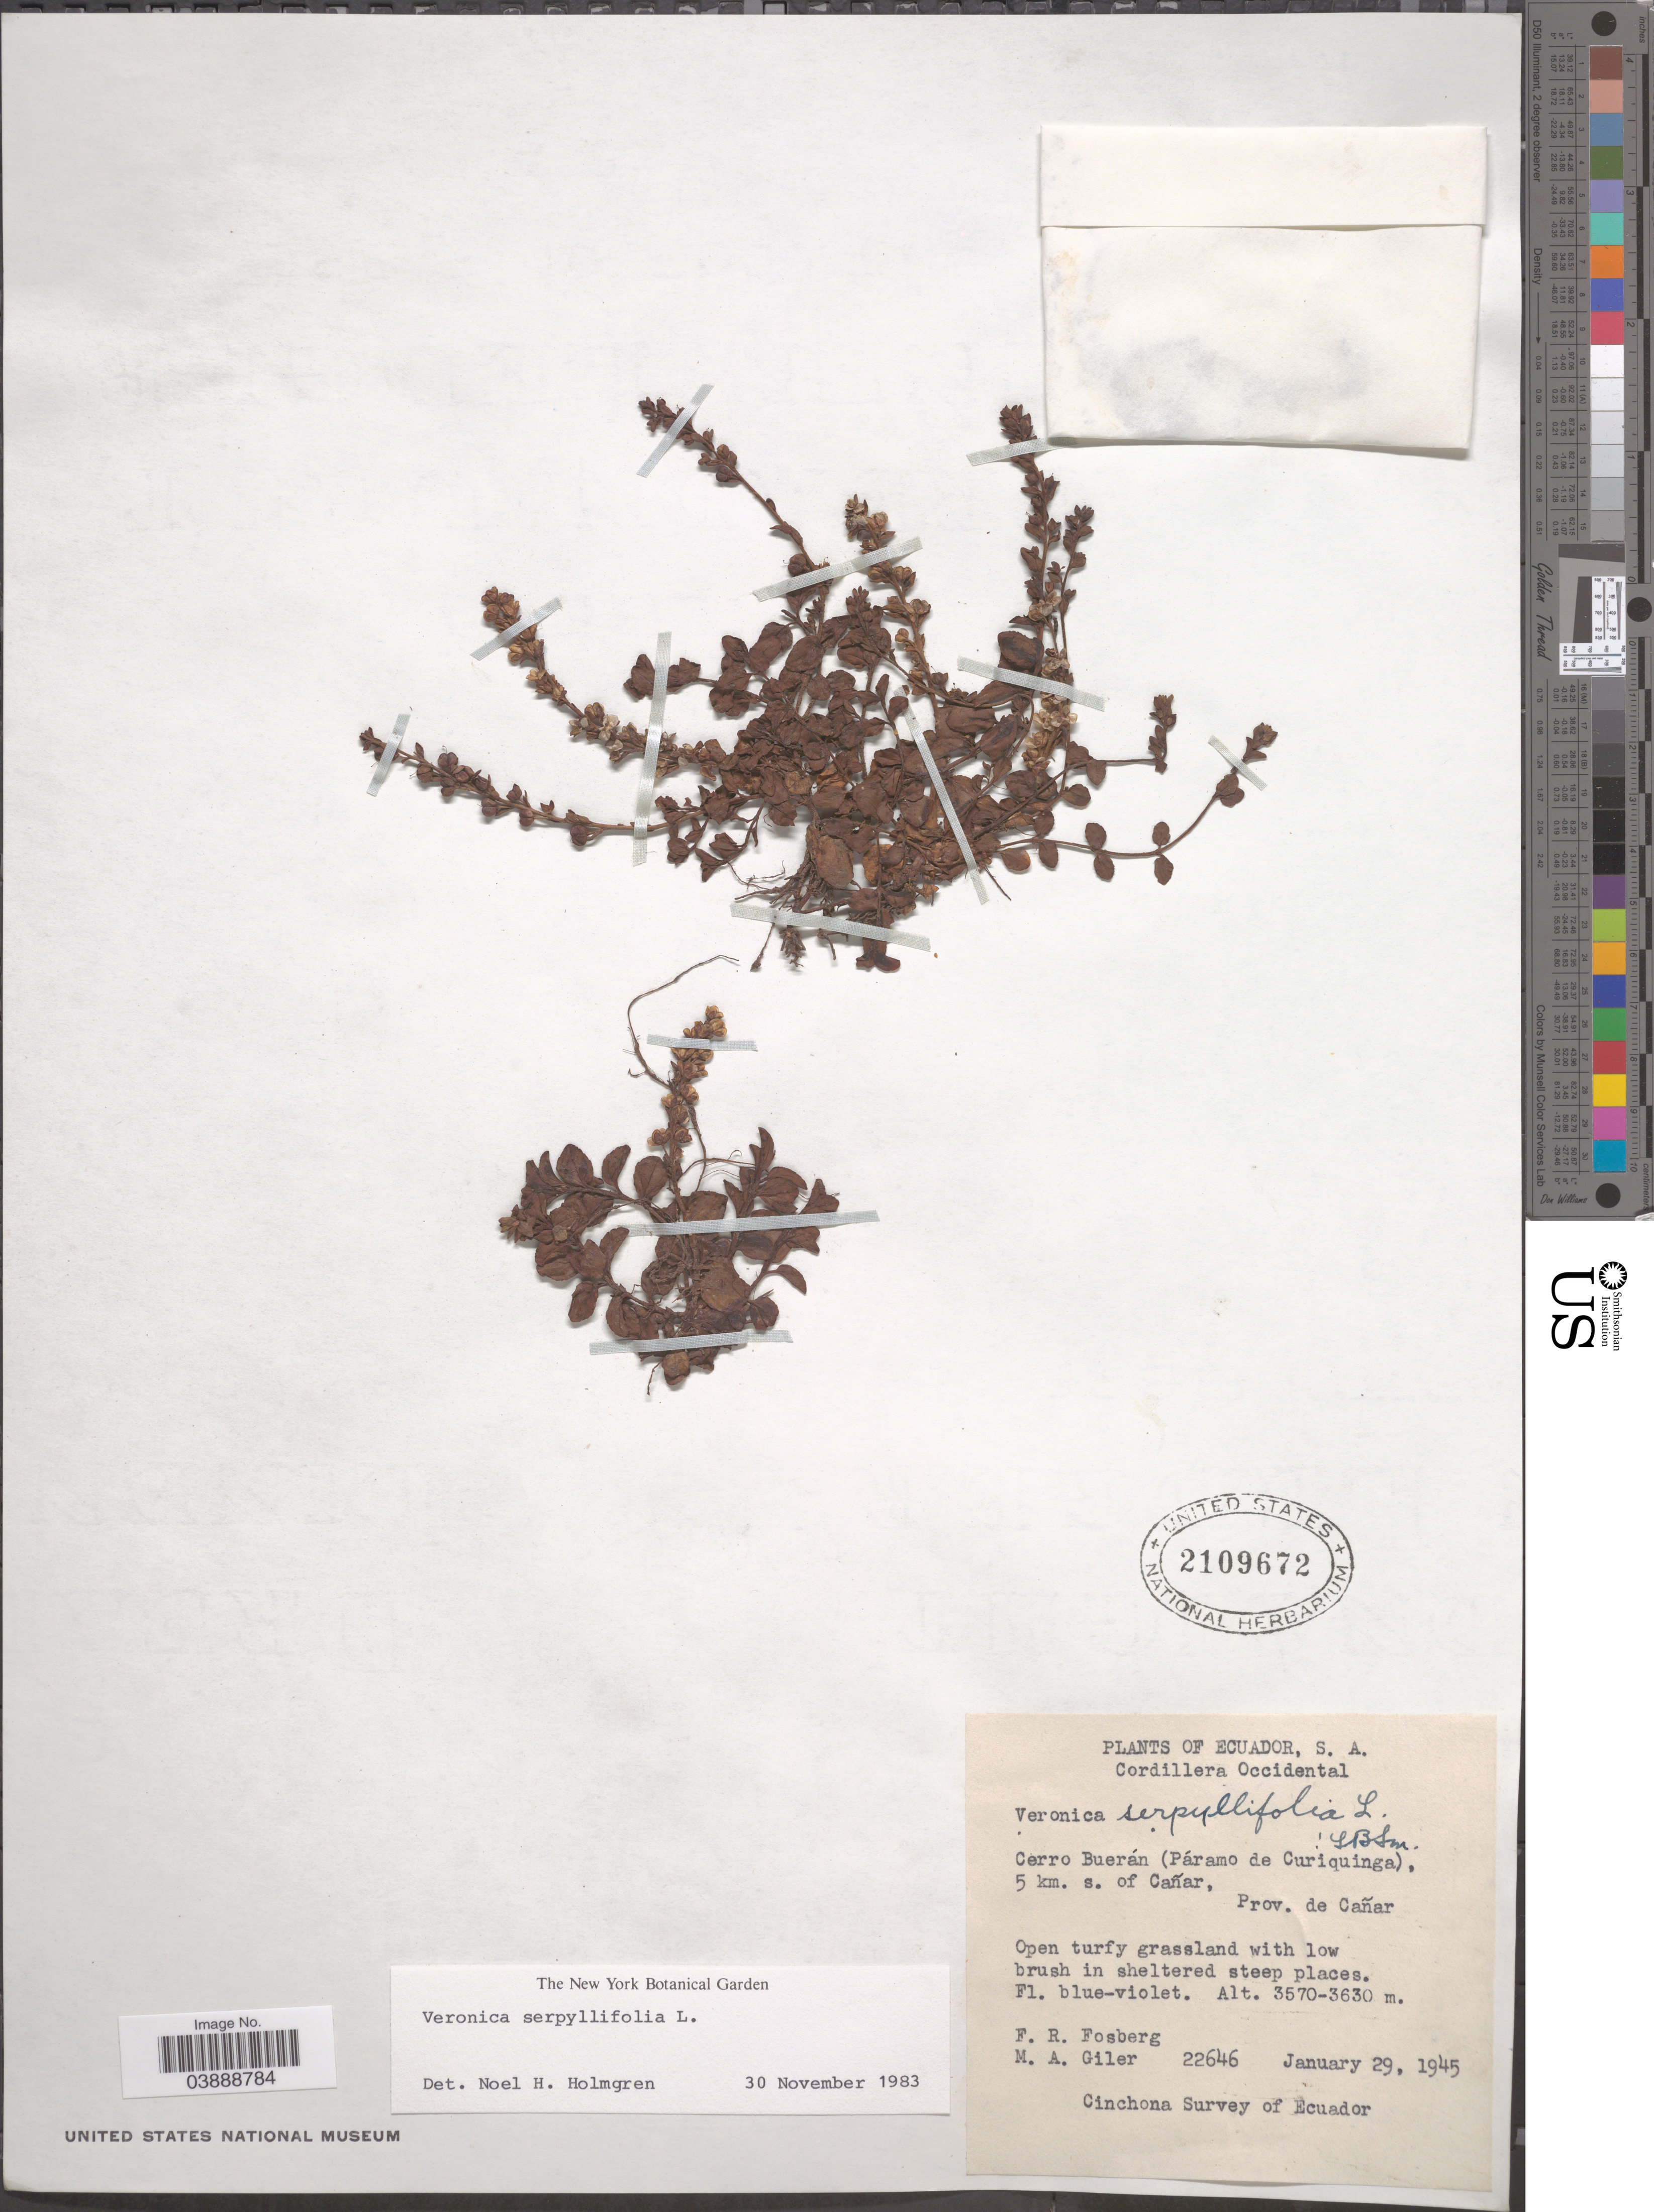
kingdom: Plantae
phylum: Tracheophyta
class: Magnoliopsida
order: Lamiales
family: Plantaginaceae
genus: Veronica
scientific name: Veronica serpyllifolia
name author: L.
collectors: F. R. Fosberg & M. Giler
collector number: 22646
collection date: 1945-01-29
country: Ecuador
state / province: Cañar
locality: Cordillera Occidental. Cerro Buerán (Páramo de Curiquinga), 5 km. s. of Cañar.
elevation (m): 3570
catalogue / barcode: US 2109672